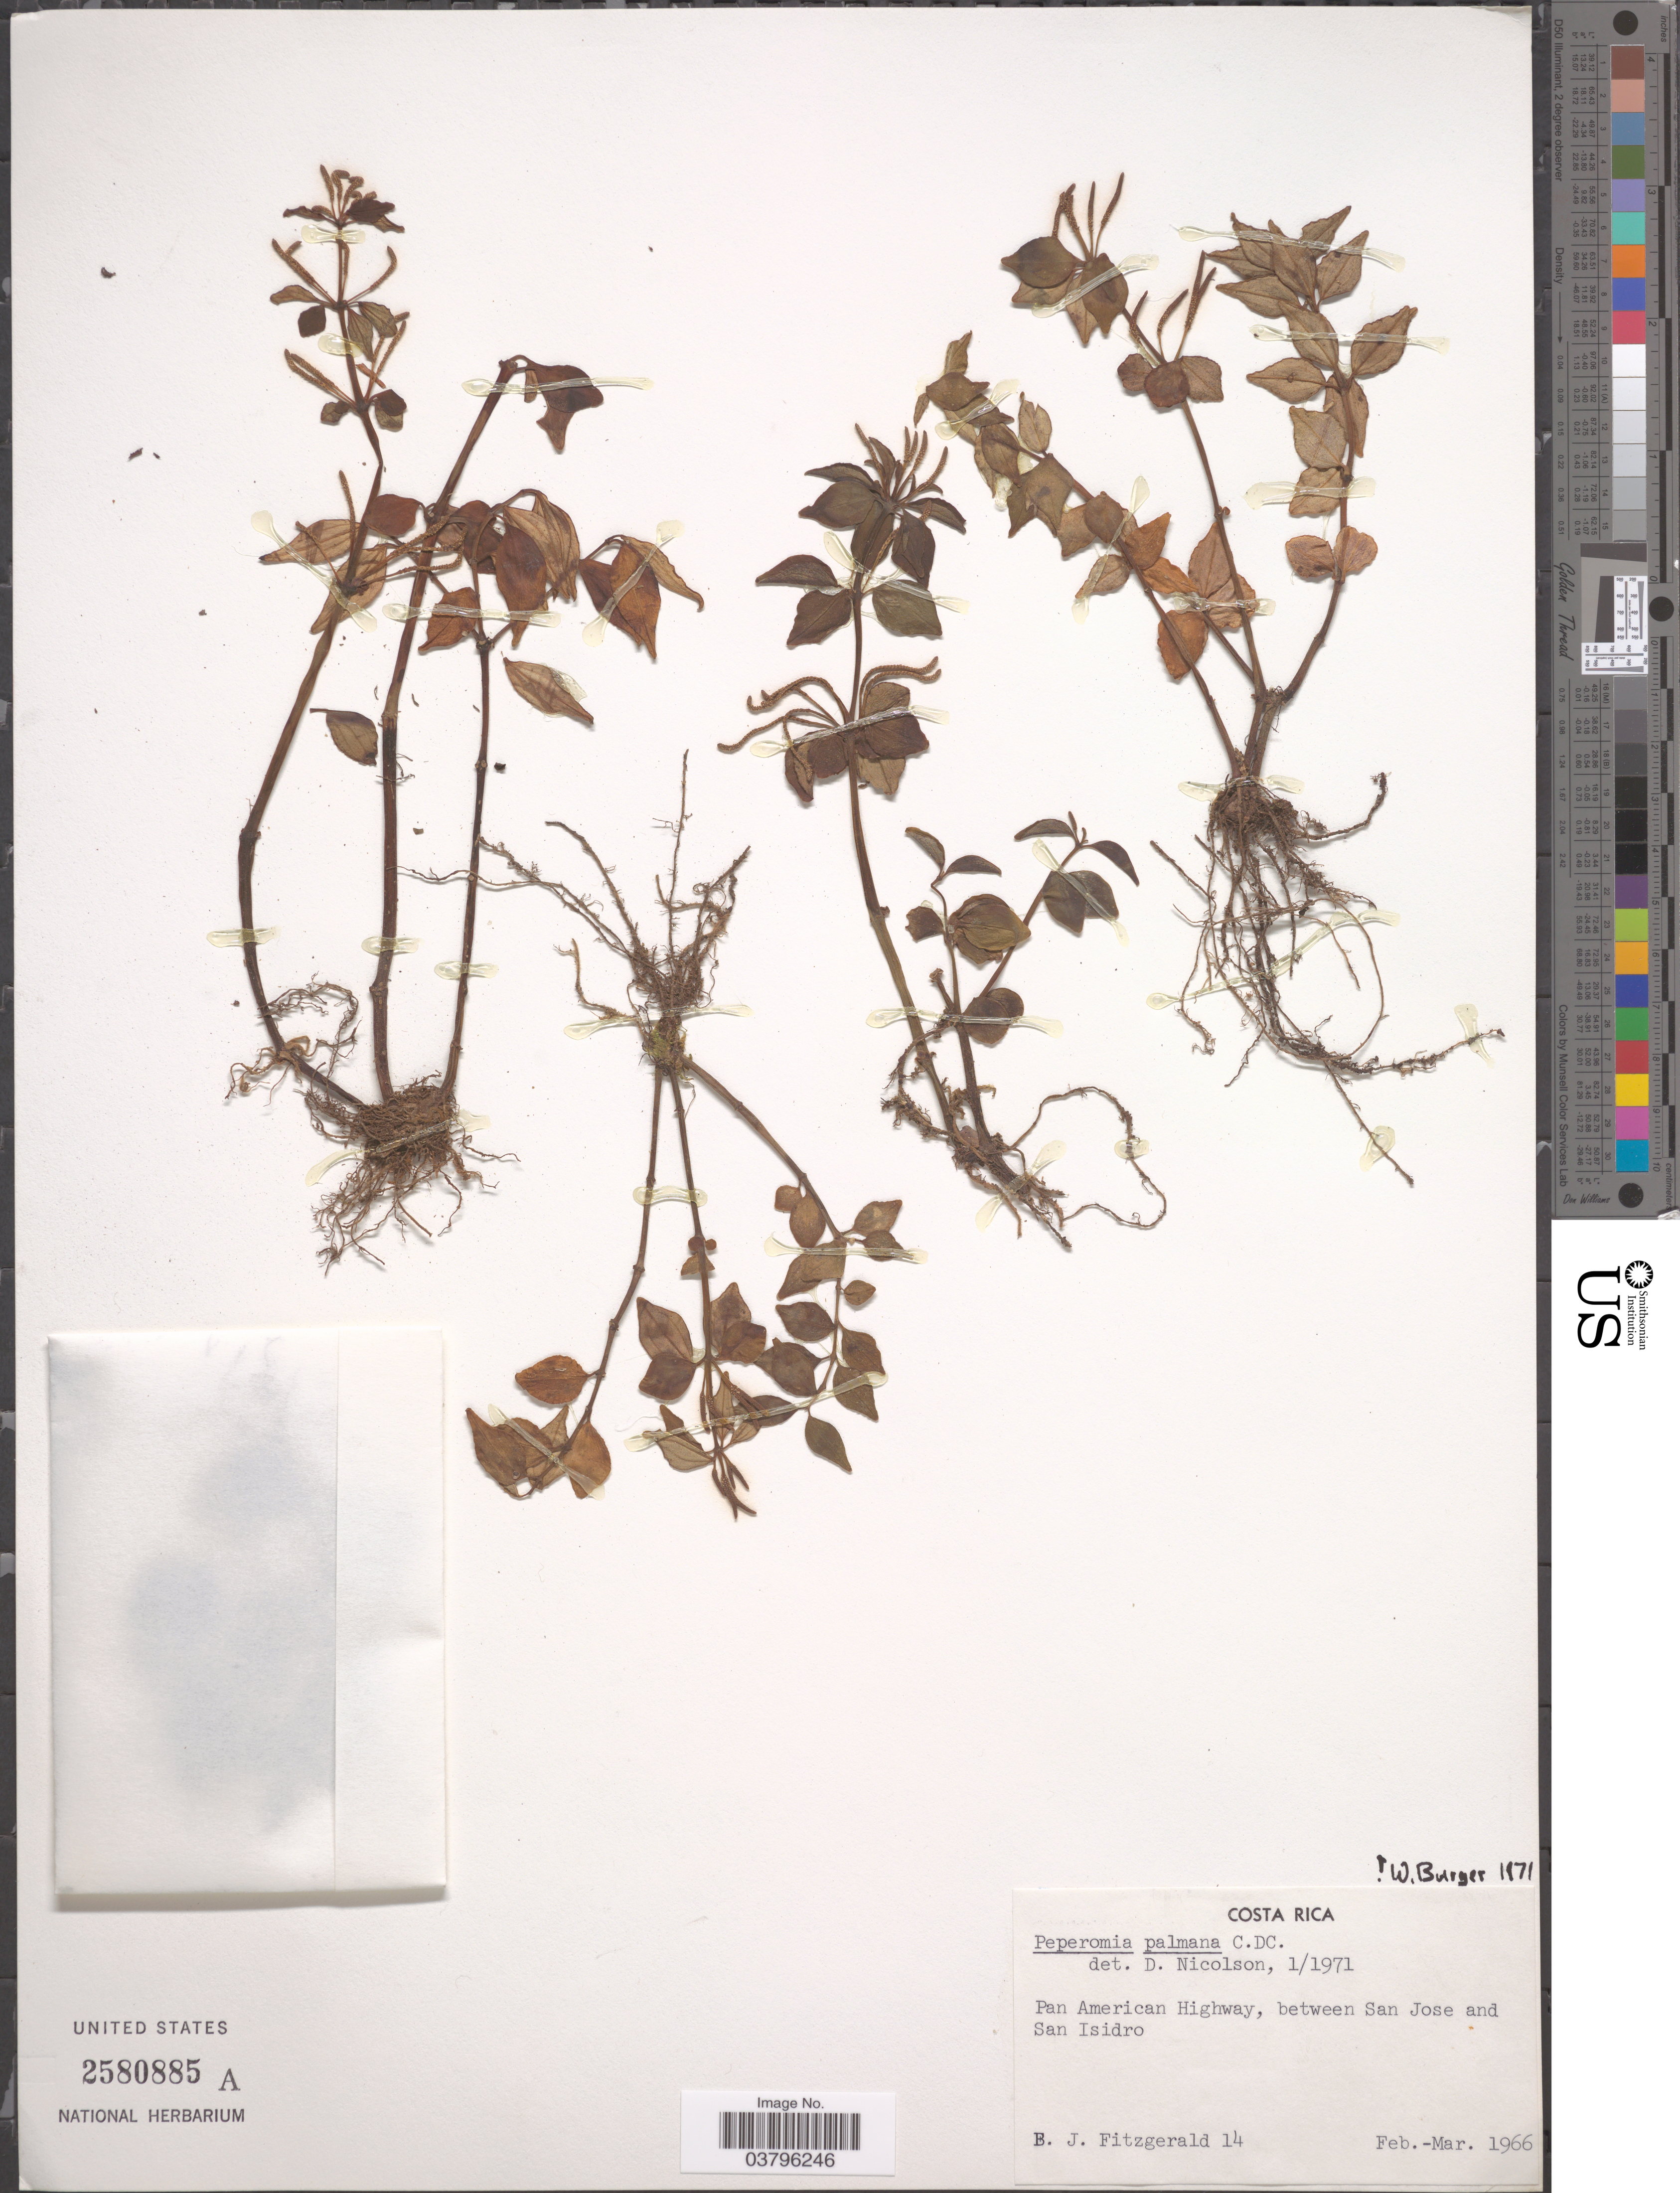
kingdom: Plantae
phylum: Tracheophyta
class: Magnoliopsida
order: Piperales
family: Piperaceae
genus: Peperomia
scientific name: Peperomia palmana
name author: C. DC.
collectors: F. Fitzgerald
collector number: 14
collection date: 1966-02/1966-03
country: Costa Rica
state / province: San José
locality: Pan American Highway, between San Jose and San Isidro.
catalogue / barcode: US 3580885A